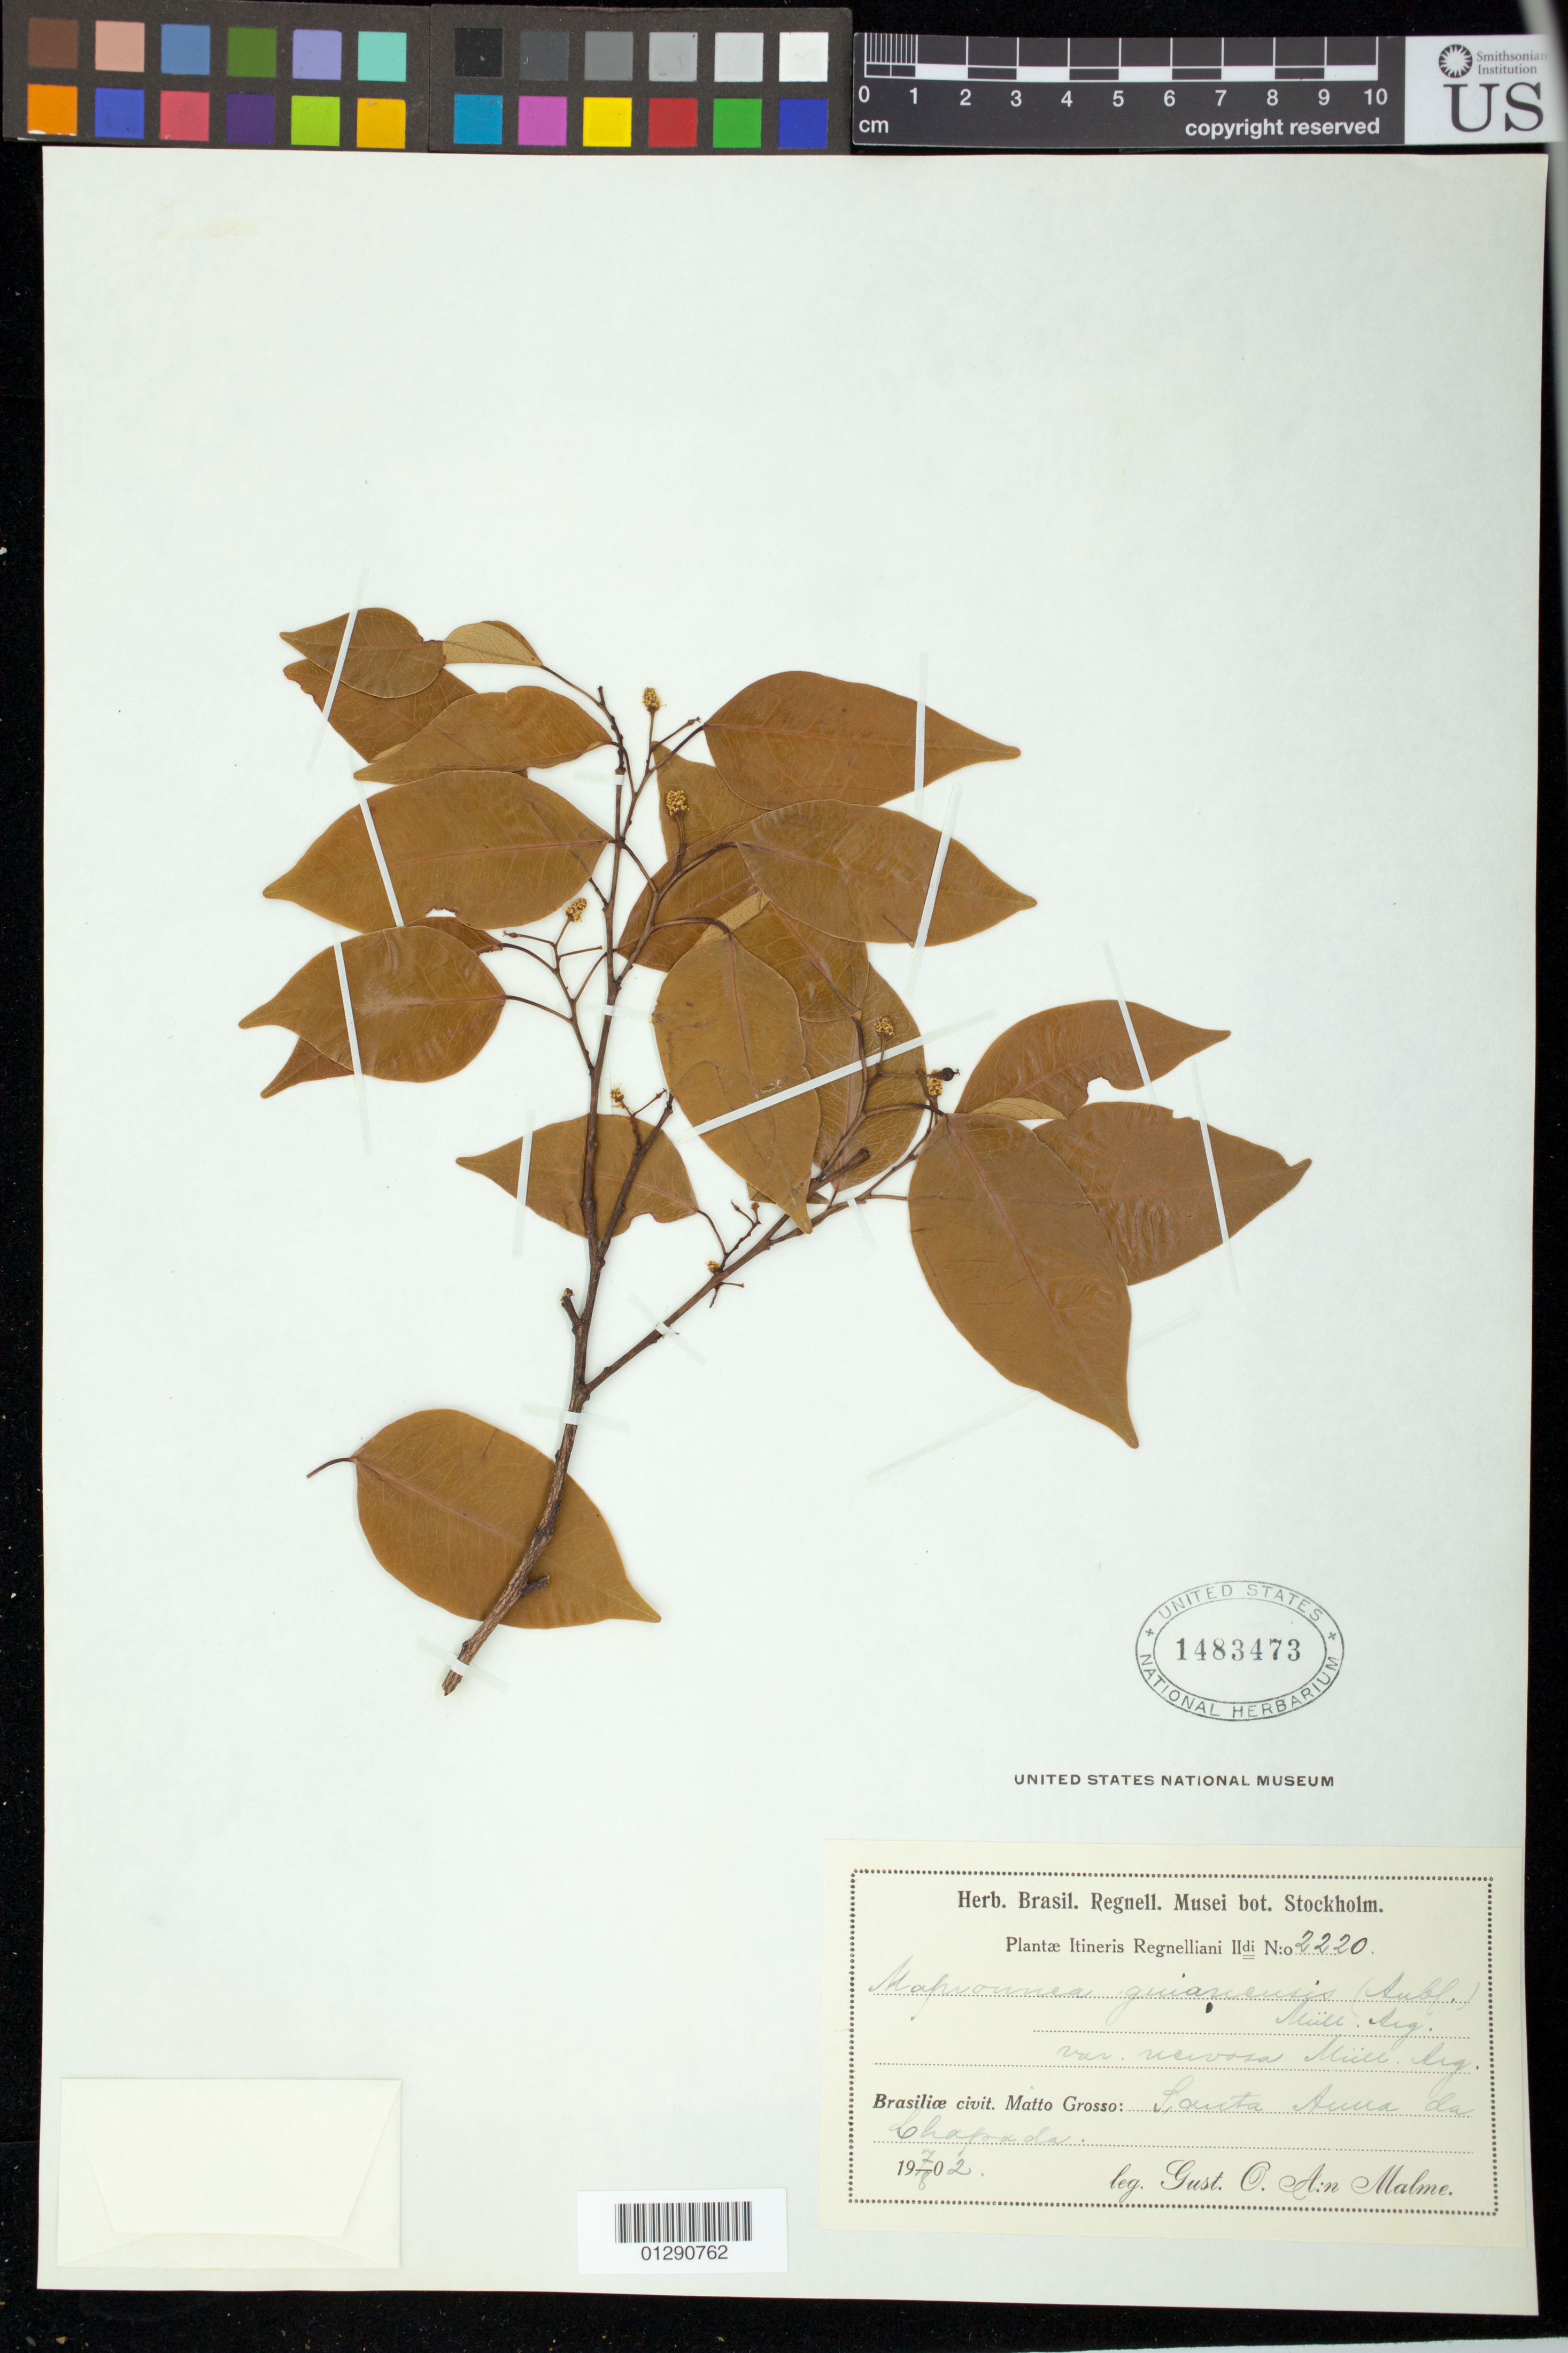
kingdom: Plantae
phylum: Tracheophyta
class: Magnoliopsida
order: Malpighiales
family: Euphorbiaceae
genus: Maprounea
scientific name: Maprounea guianensis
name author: Aubl.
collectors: G. O. A. Malme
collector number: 2220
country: Brazil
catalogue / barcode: US 1483473